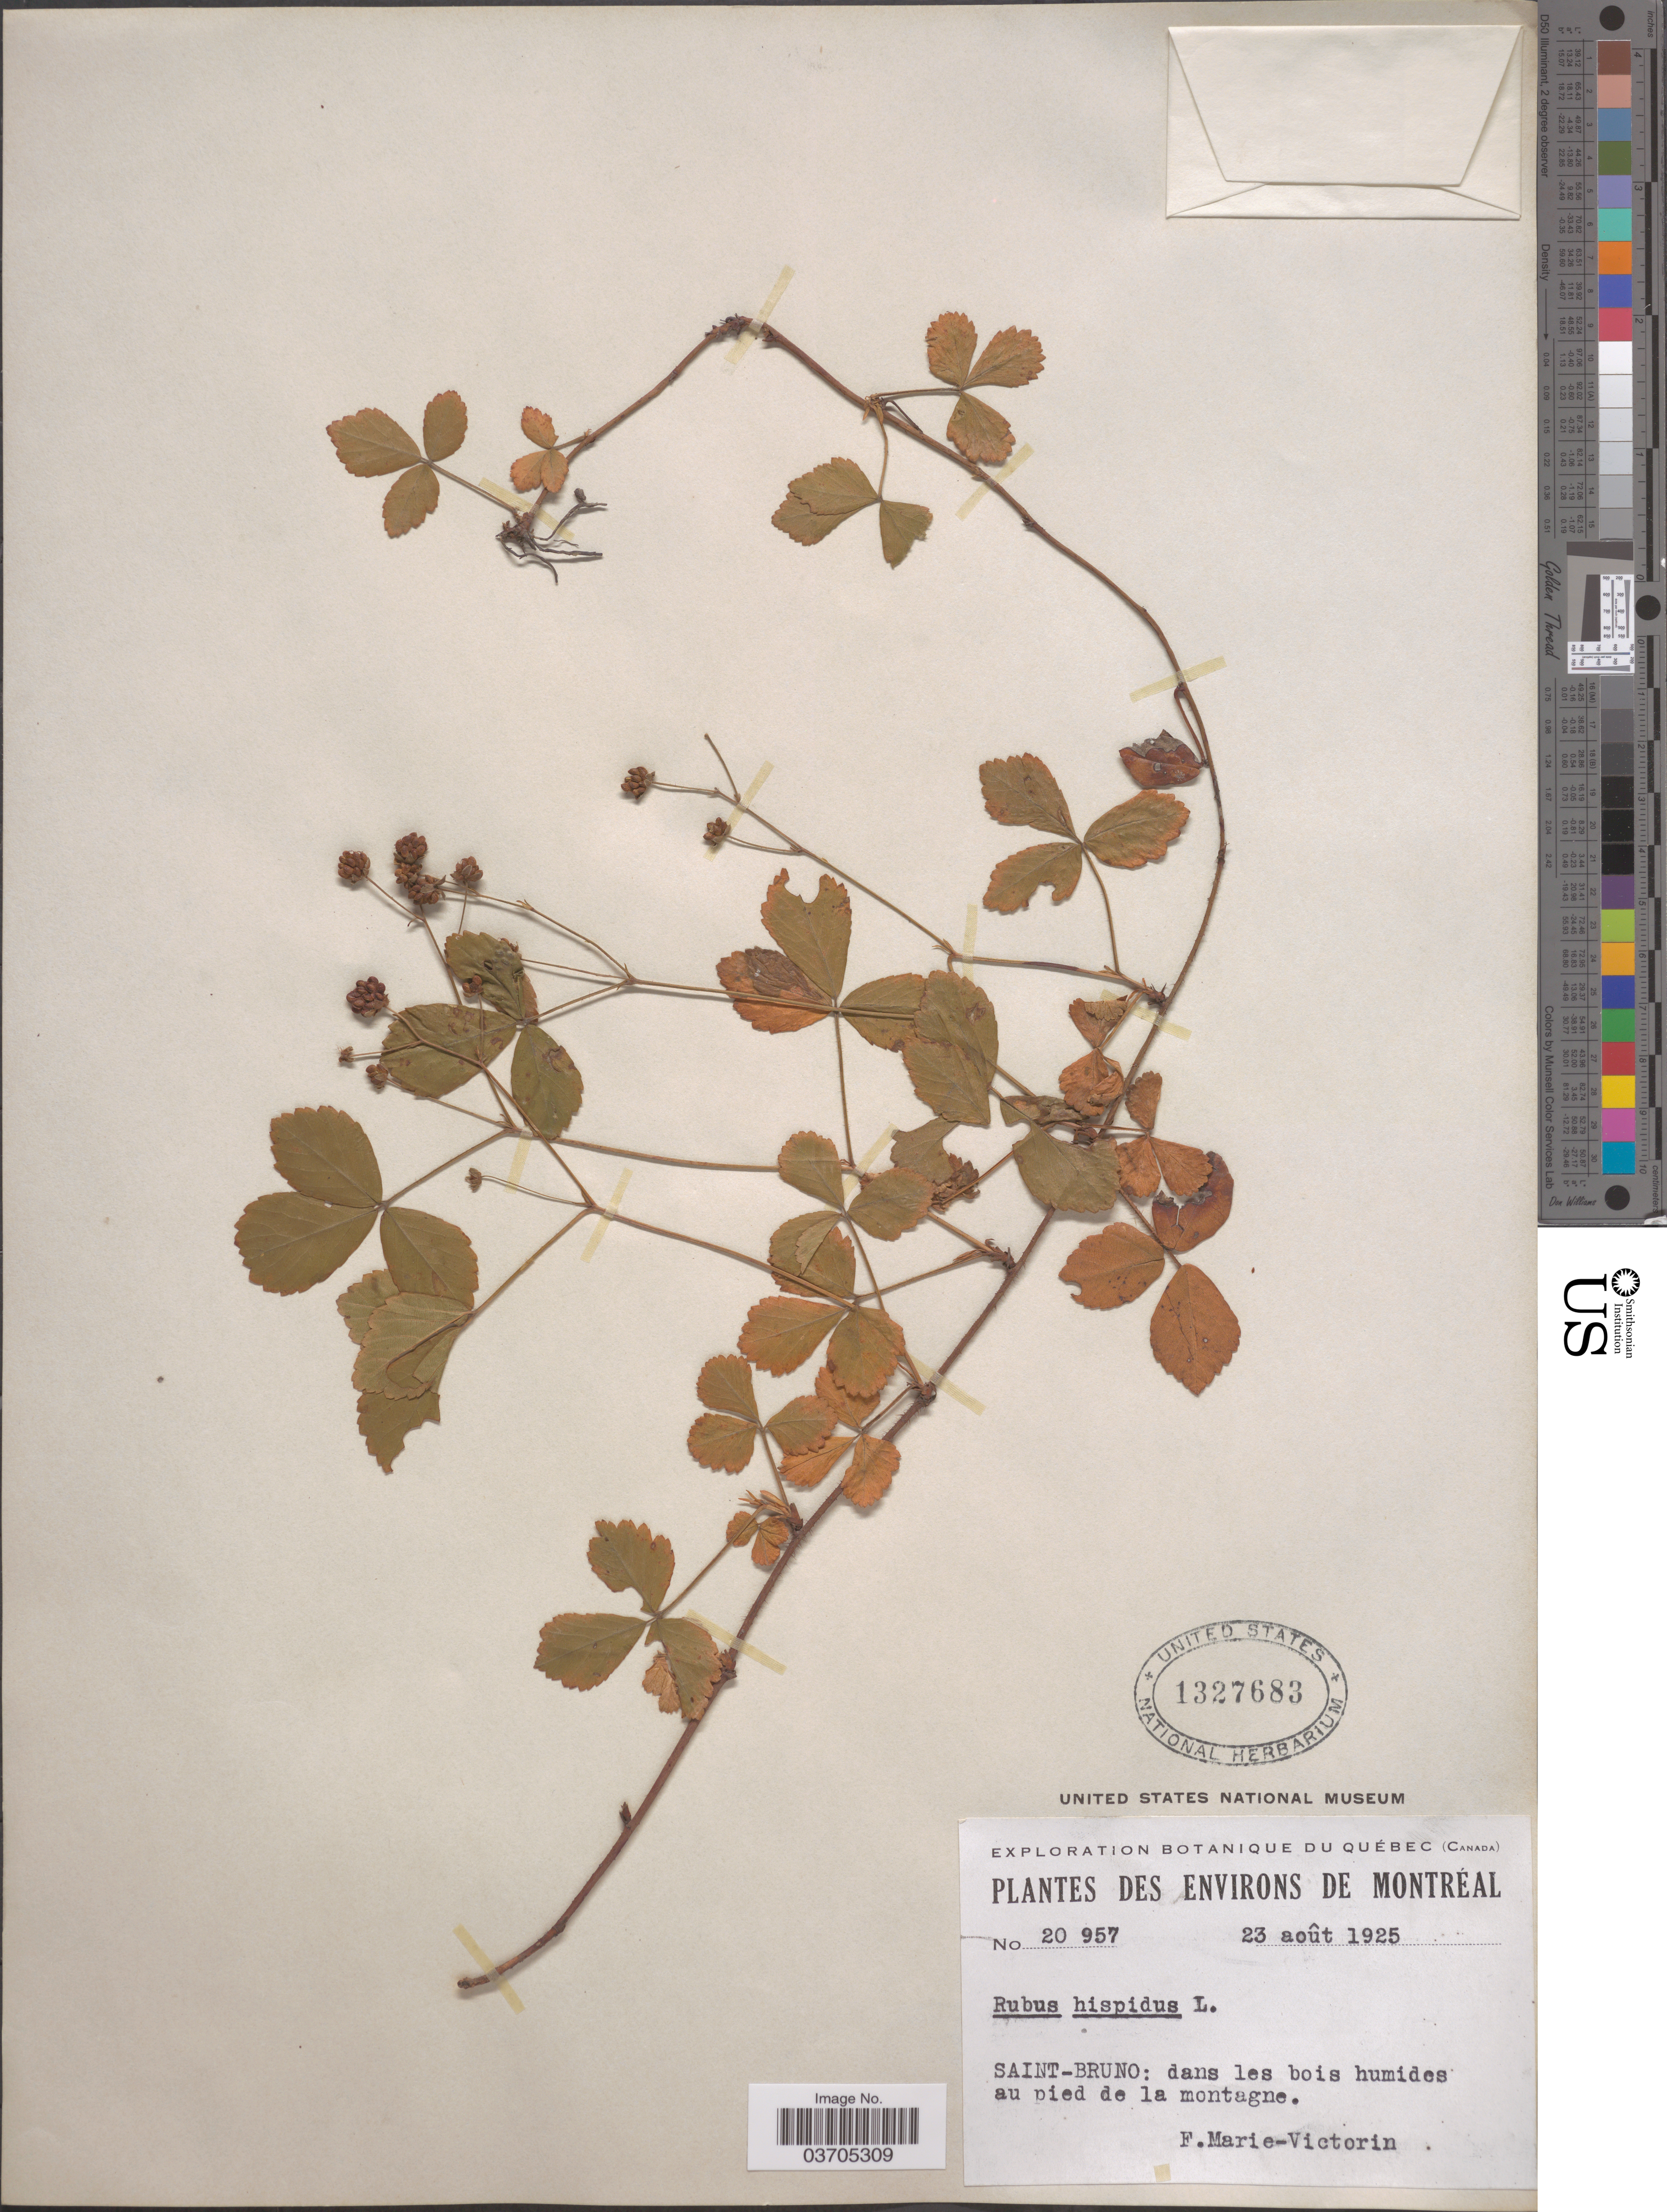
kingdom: Plantae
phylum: Tracheophyta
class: Magnoliopsida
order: Rosales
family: Rosaceae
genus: Rubus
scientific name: Rubus hispidus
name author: L.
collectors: F. Marie-Victorin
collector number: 20957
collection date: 1925-08-23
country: Canada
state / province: Quebec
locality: Des Environs de Montréal. Saint-Bruno: dans les bois humides au pied de la montagne.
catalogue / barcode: US 1327683